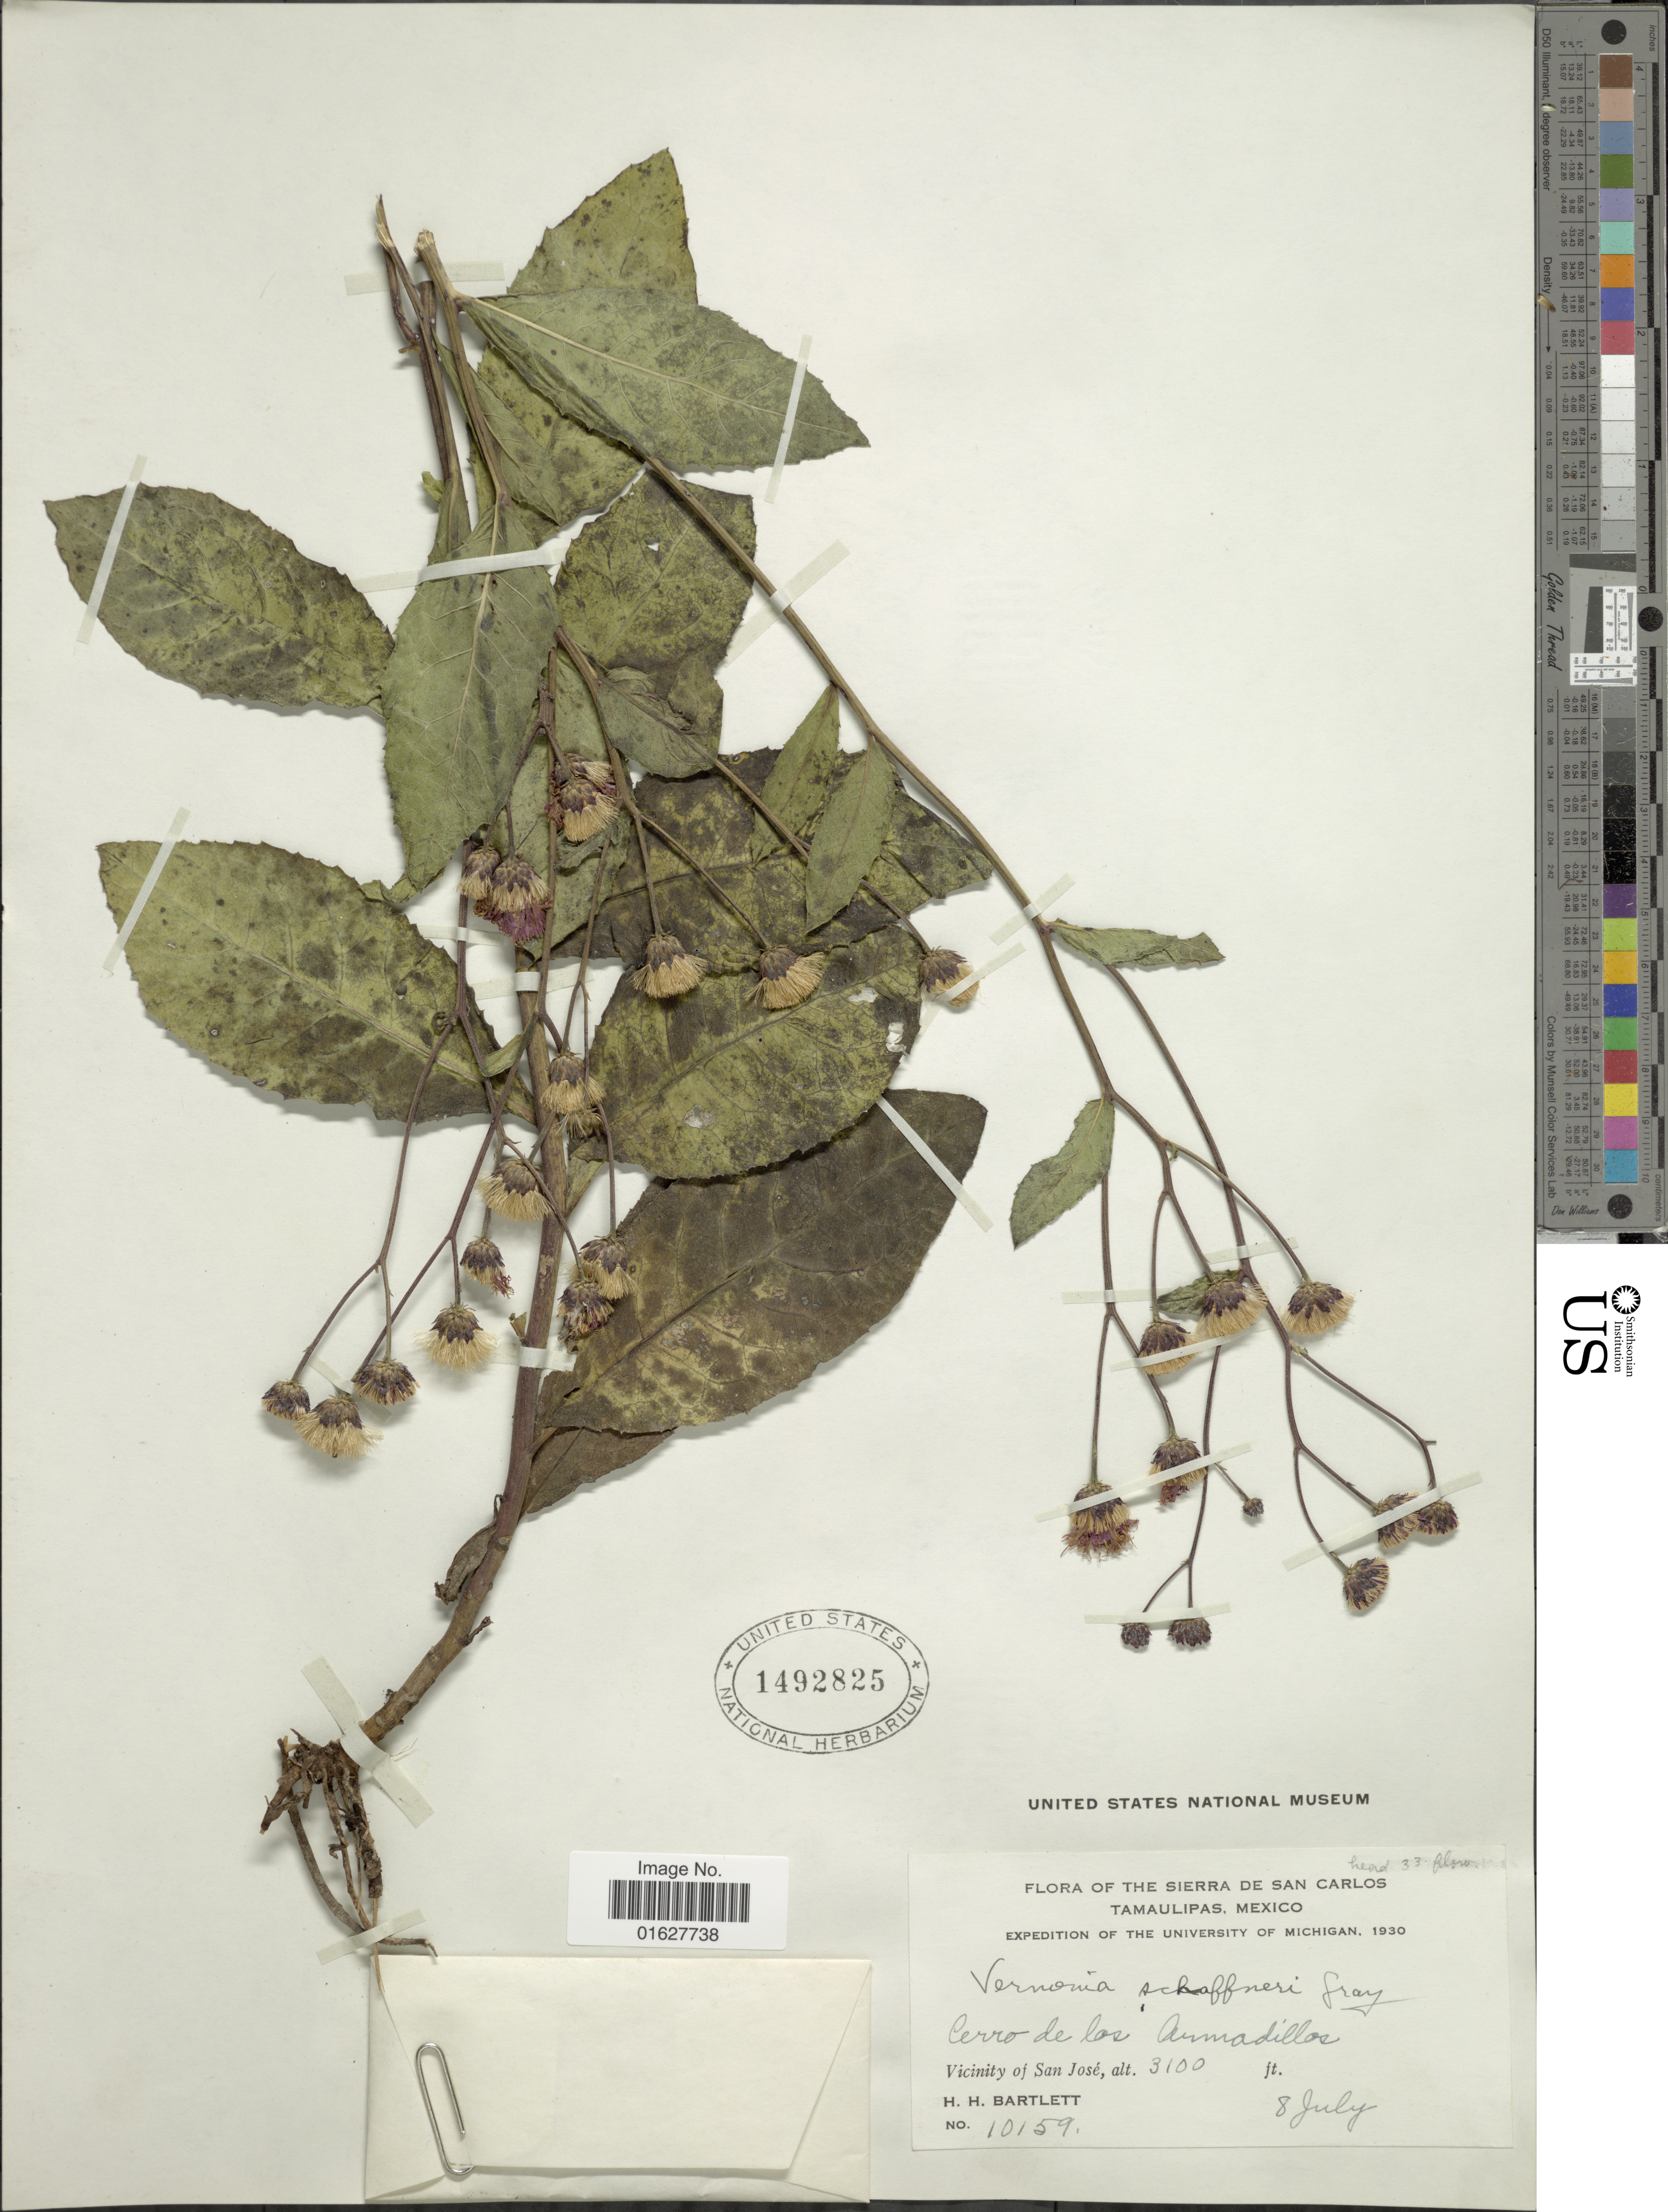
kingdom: Plantae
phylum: Tracheophyta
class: Magnoliopsida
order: Asterales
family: Asteraceae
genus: Vernonia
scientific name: Vernonia greggii subsp. schaffneri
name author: (A. Gray) G. C. Chapman & S.B. Jones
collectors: H. H. Bartlett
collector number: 1059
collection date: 1930-07-08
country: Mexico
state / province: Tamaulipas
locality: Sierra de San Carlos, Tamaulipas, Mexico. Cerro de los Armadillos. Vicinity of San Jose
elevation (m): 945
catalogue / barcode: US 1492825